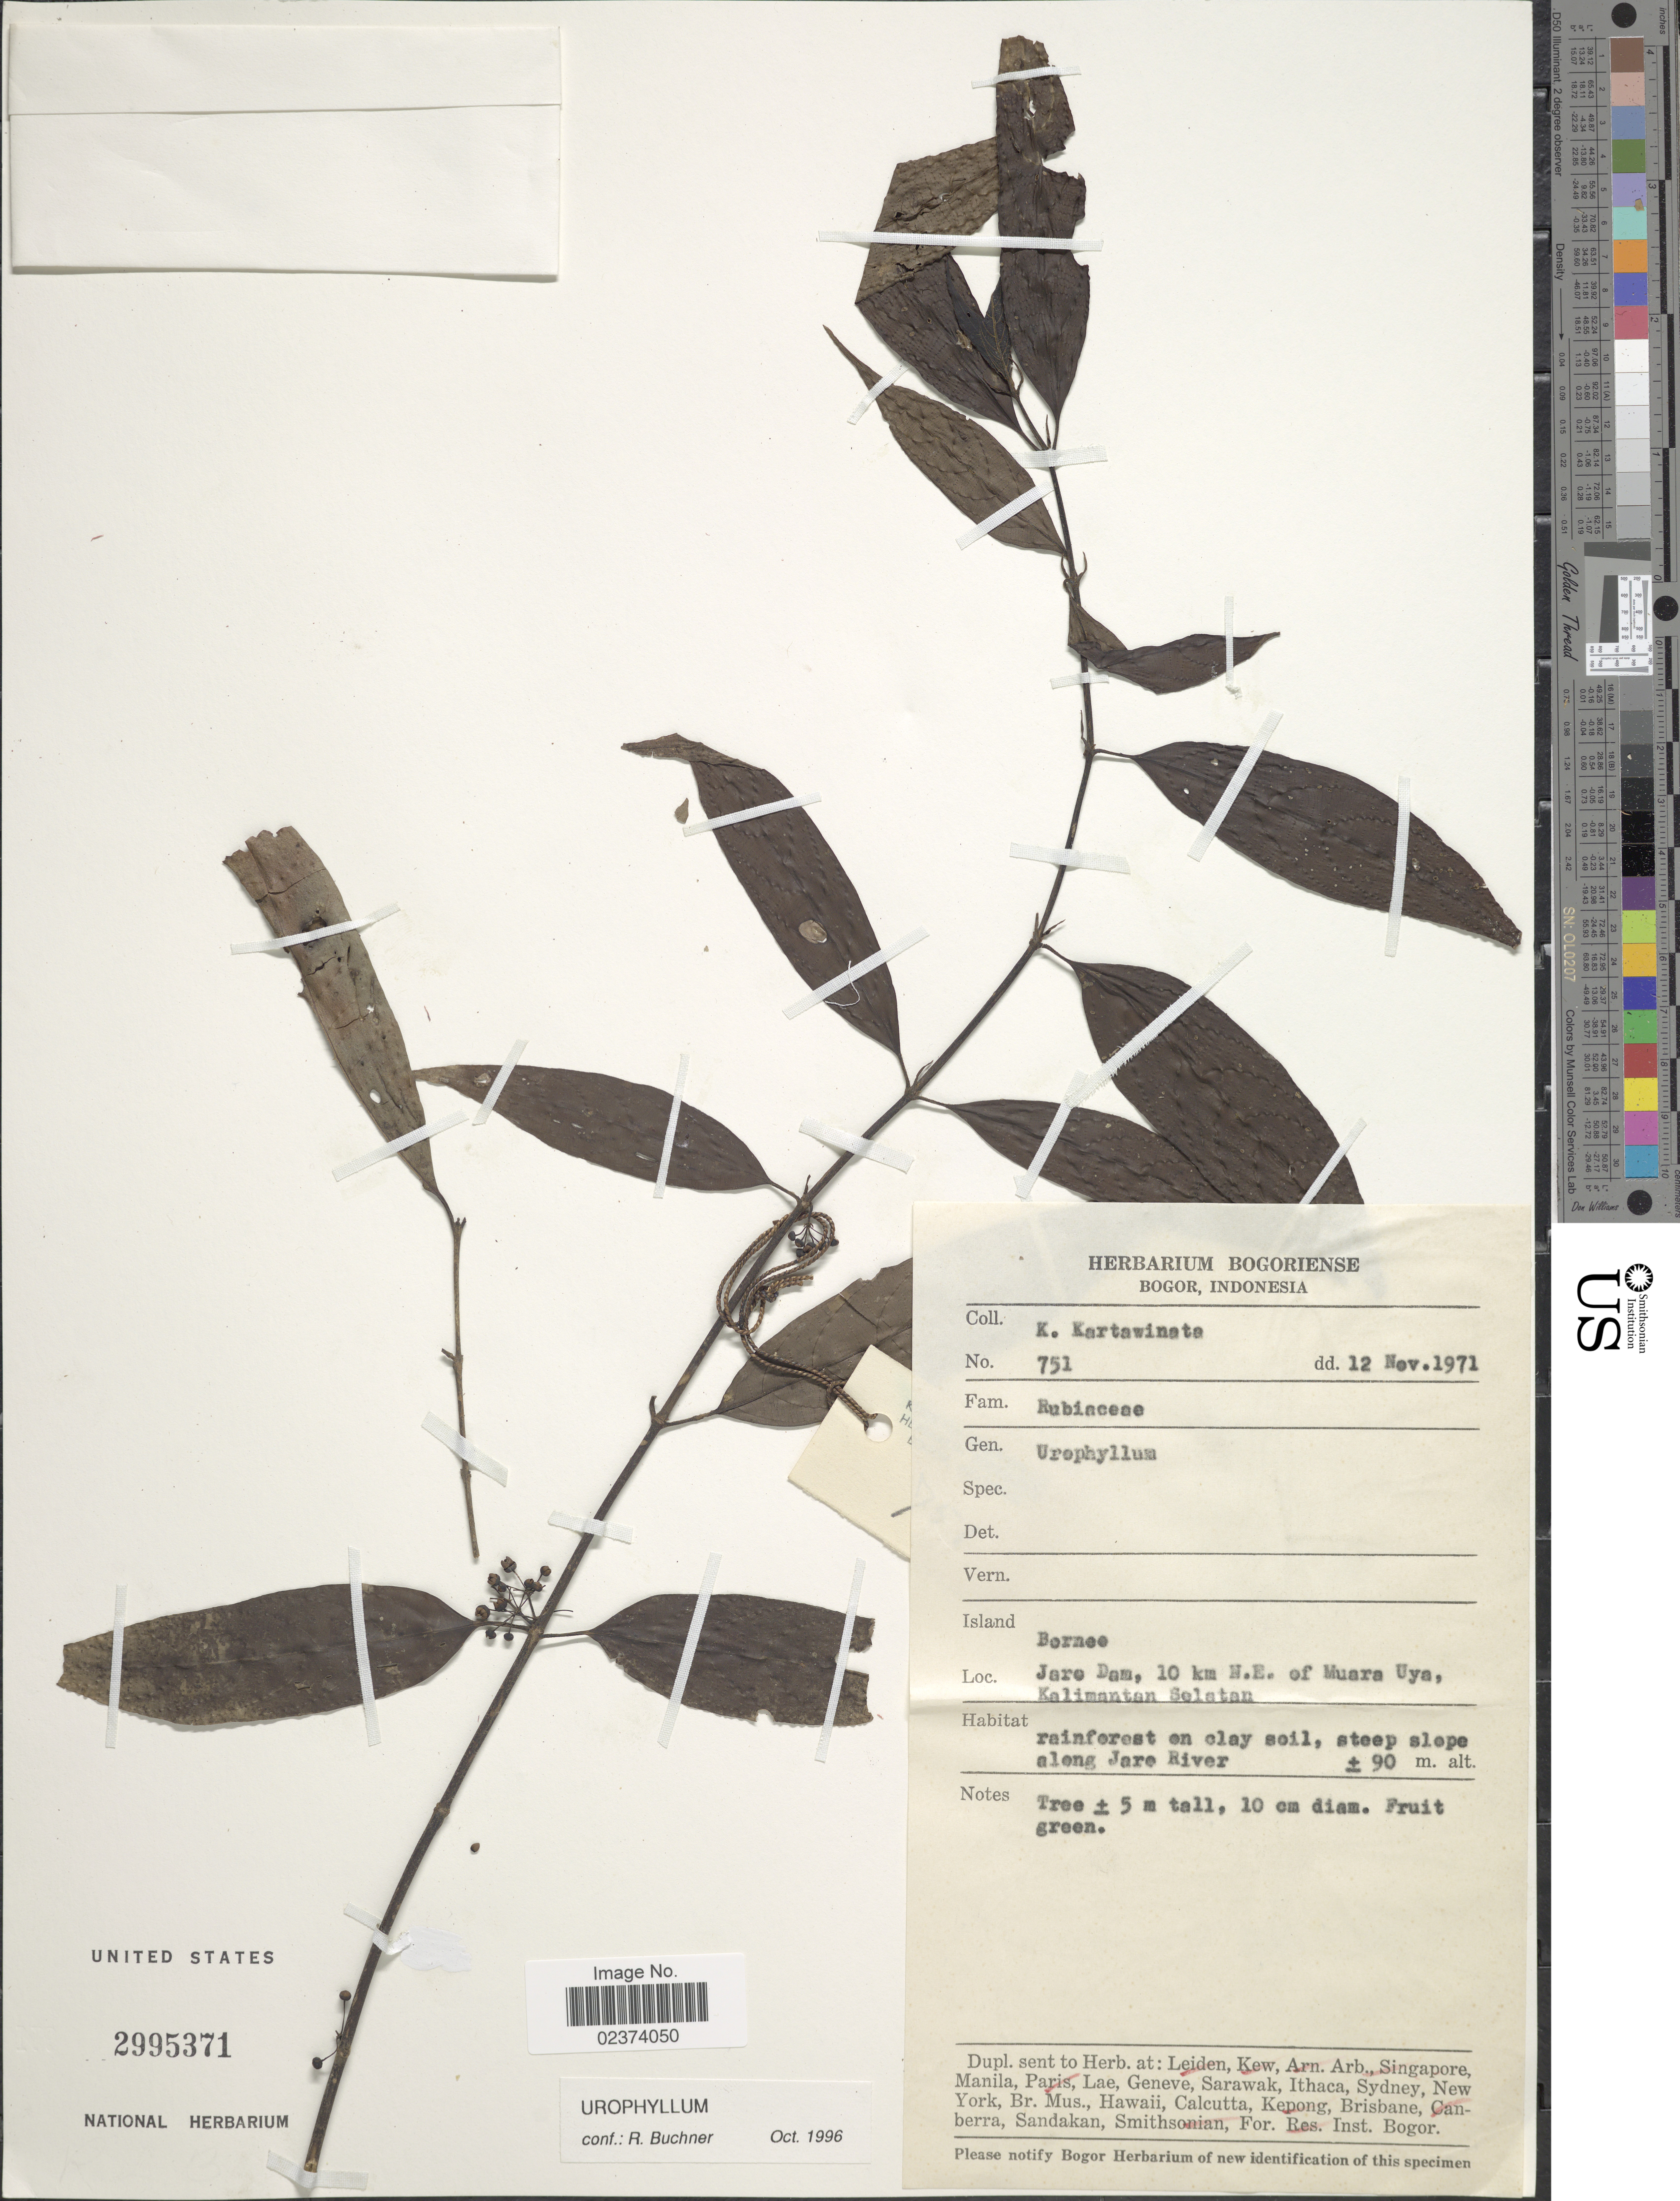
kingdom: Plantae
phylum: Tracheophyta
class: Magnoliopsida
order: Gentianales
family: Rubiaceae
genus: Urophyllum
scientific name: Urophyllum sp.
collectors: K. Kartawinata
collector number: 751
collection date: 1971-11-12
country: Indonesia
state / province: Kalimantan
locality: Island Borneo, Jare Dam, 10 km N.E. of Muara Uya, Kalimantan Selatan, rainforest on clay soil, steep slope along Jare River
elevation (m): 90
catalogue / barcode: US 2995371